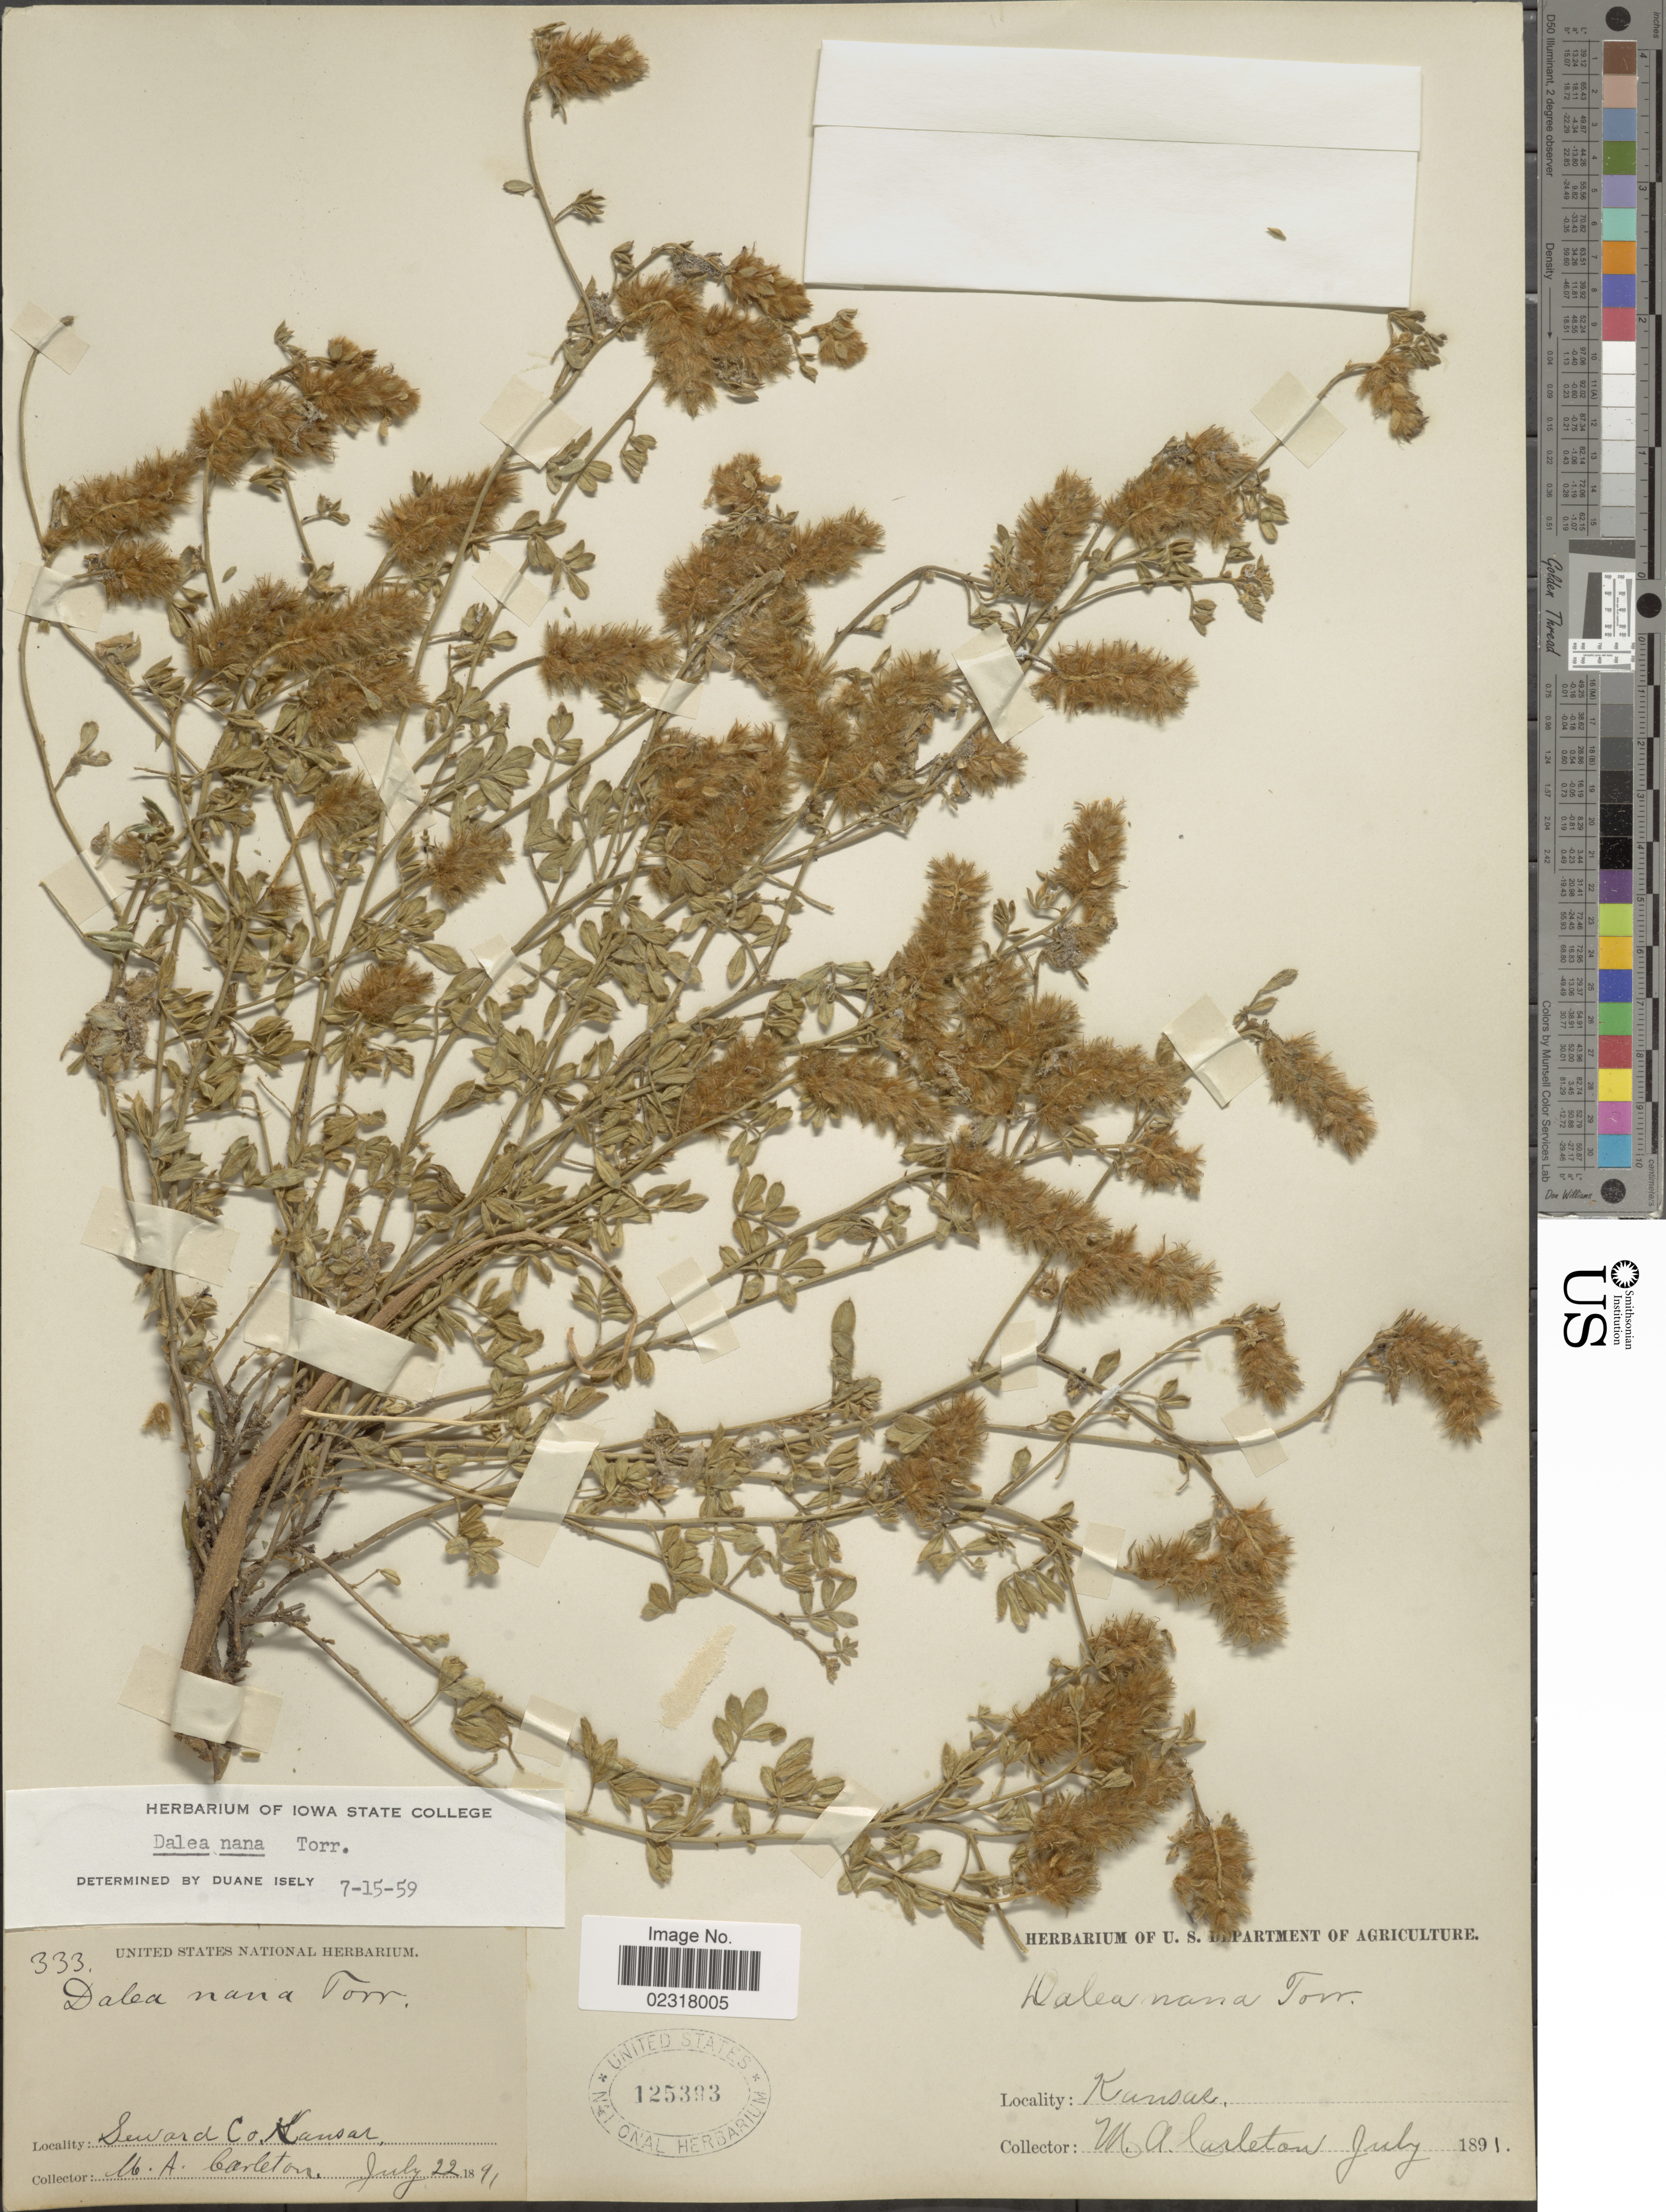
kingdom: Plantae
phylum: Tracheophyta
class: Magnoliopsida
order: Fabales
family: Fabaceae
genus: Dalea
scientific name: Dalea nana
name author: Torr. & A. Gray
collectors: M. A. Carleton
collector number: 333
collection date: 1891-07-22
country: United States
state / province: Kansas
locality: Seward Co.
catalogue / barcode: US 125393